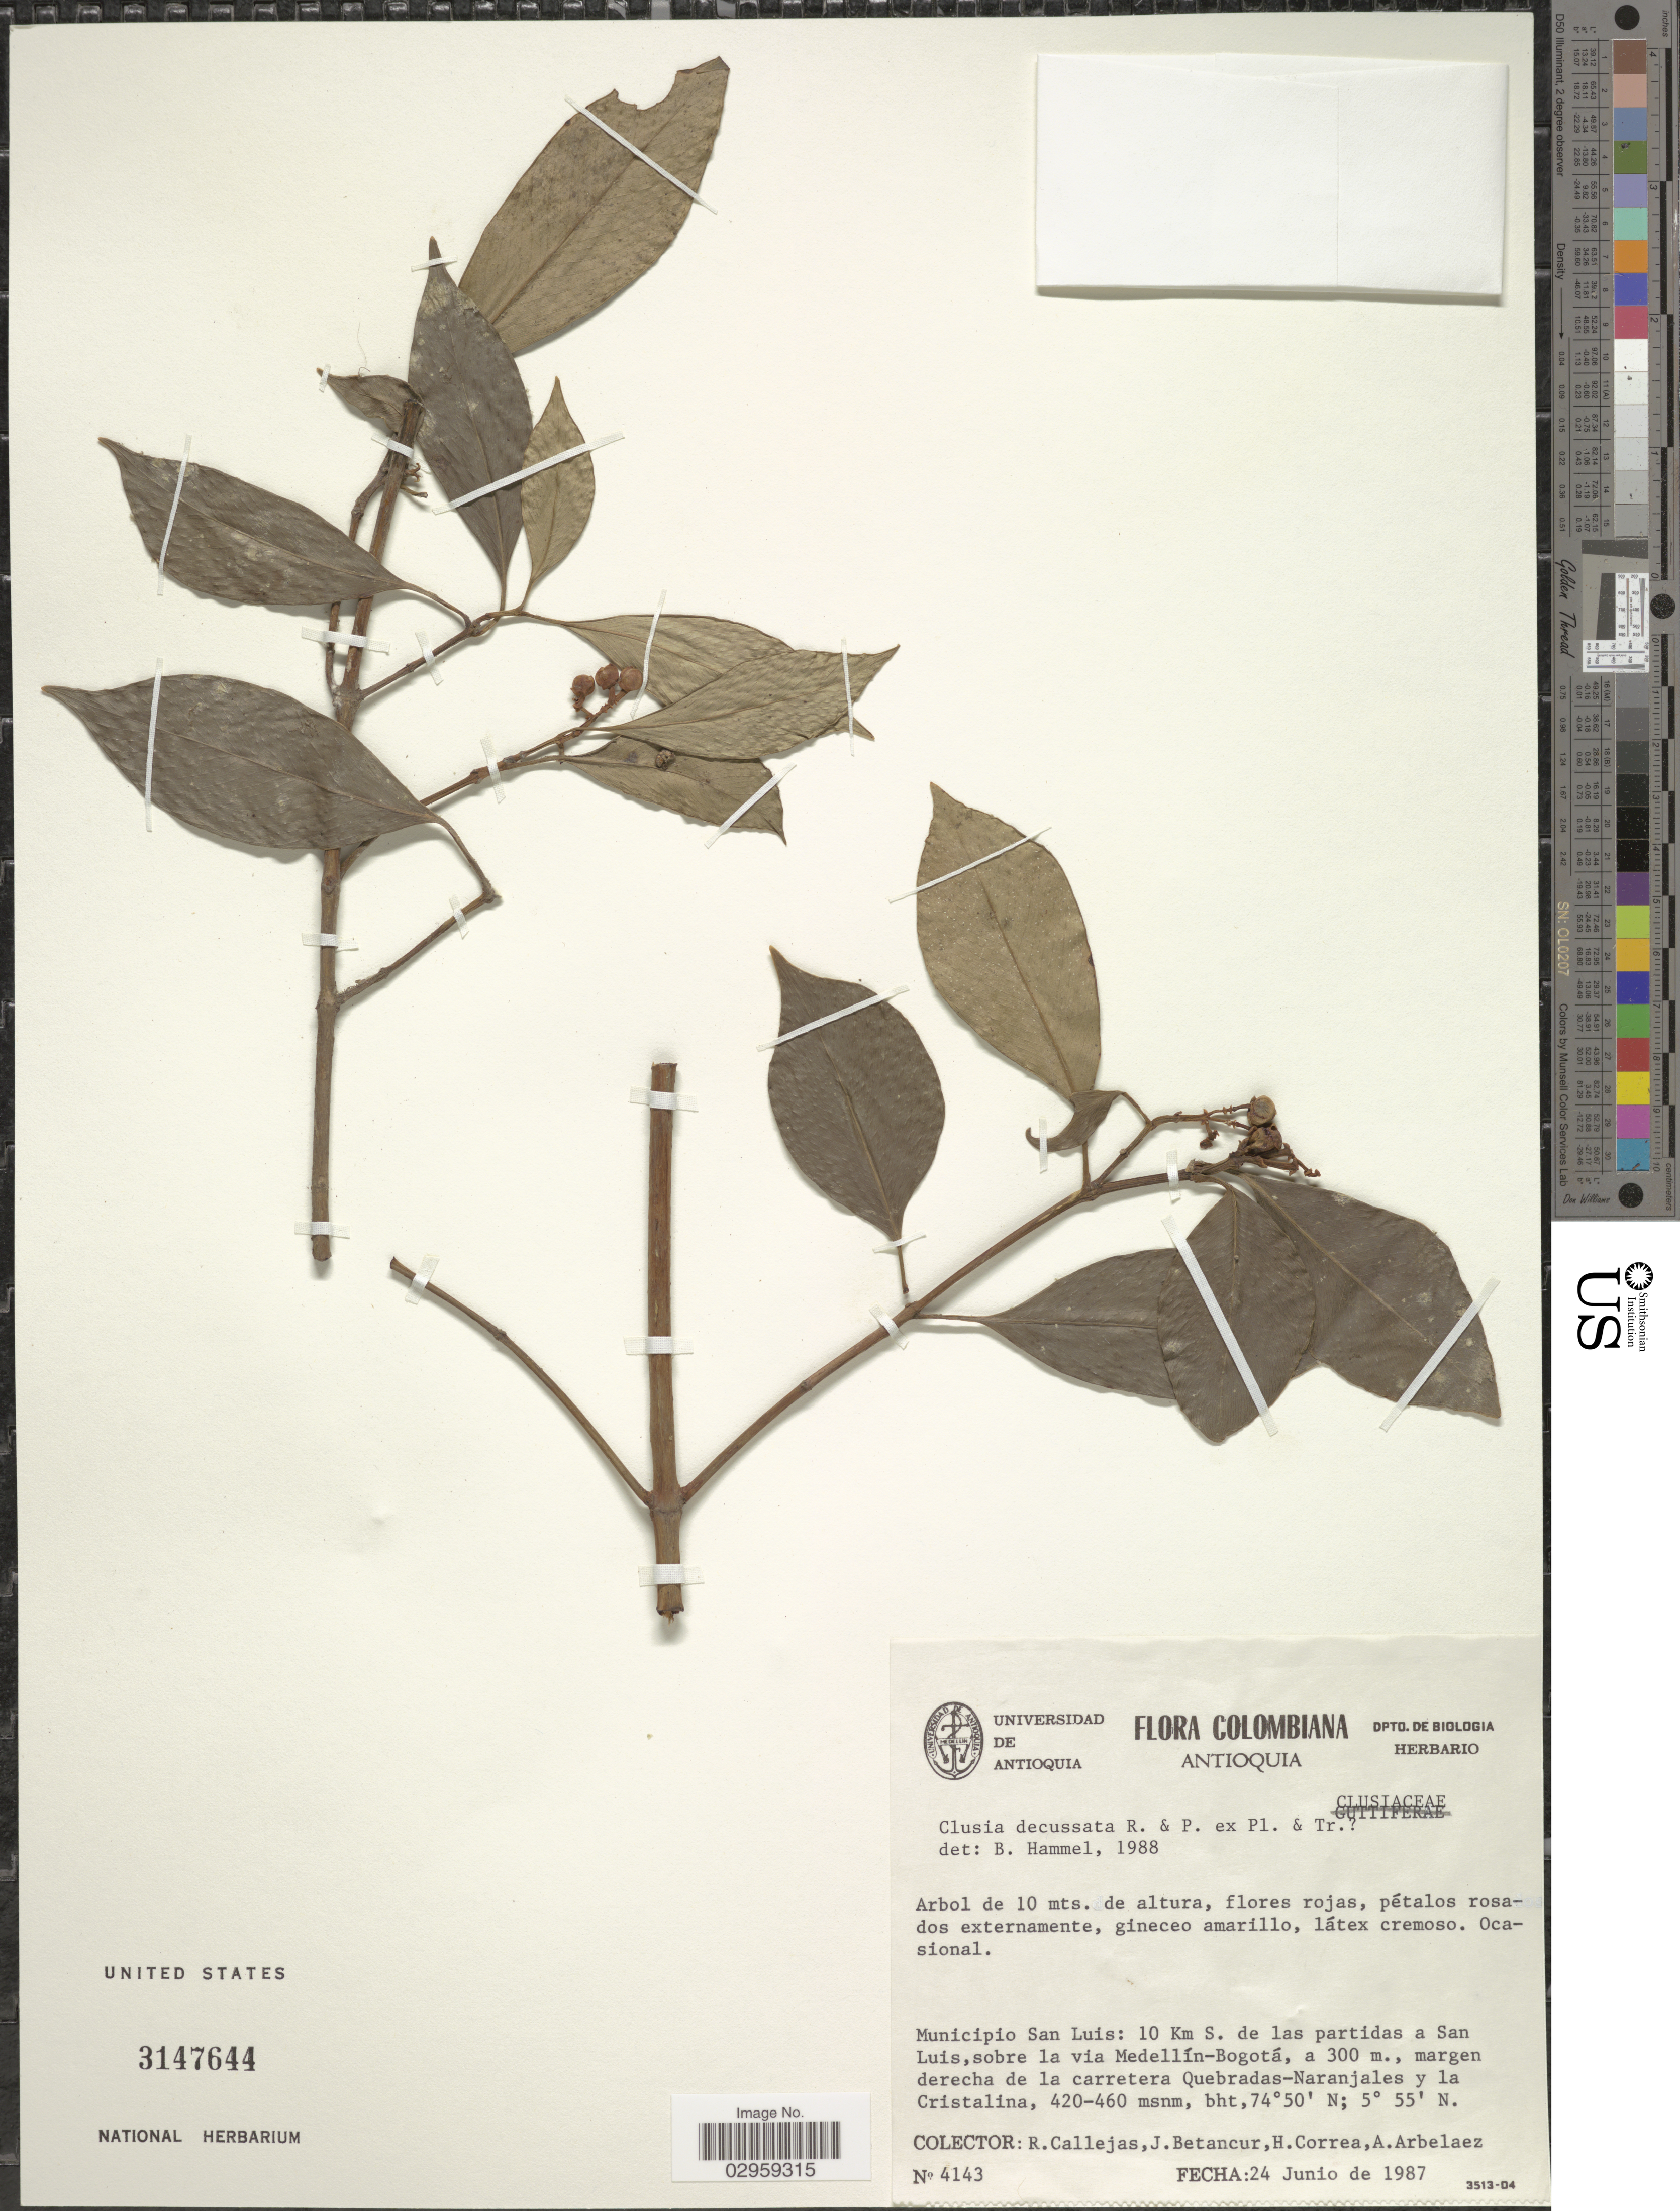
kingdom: Plantae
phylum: Tracheophyta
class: Magnoliopsida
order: Malpighiales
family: Clusiaceae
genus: Clusia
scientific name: Clusia decussata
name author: Ruiz & Pav. ex Planch. & Triana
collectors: R. Callejas, J. Betancur, H. Correa & A. Arbelaez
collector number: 4143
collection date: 1987-06-24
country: Colombia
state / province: Antioquia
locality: Municipio San Luis: 10 Km S. de las partidas a San Luis, sobre la via Medellín-Bogotá, a 300 m., margen derecha de la carretera Quebradas-Naranjales y La Cristalina.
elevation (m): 420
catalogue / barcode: US 3147644